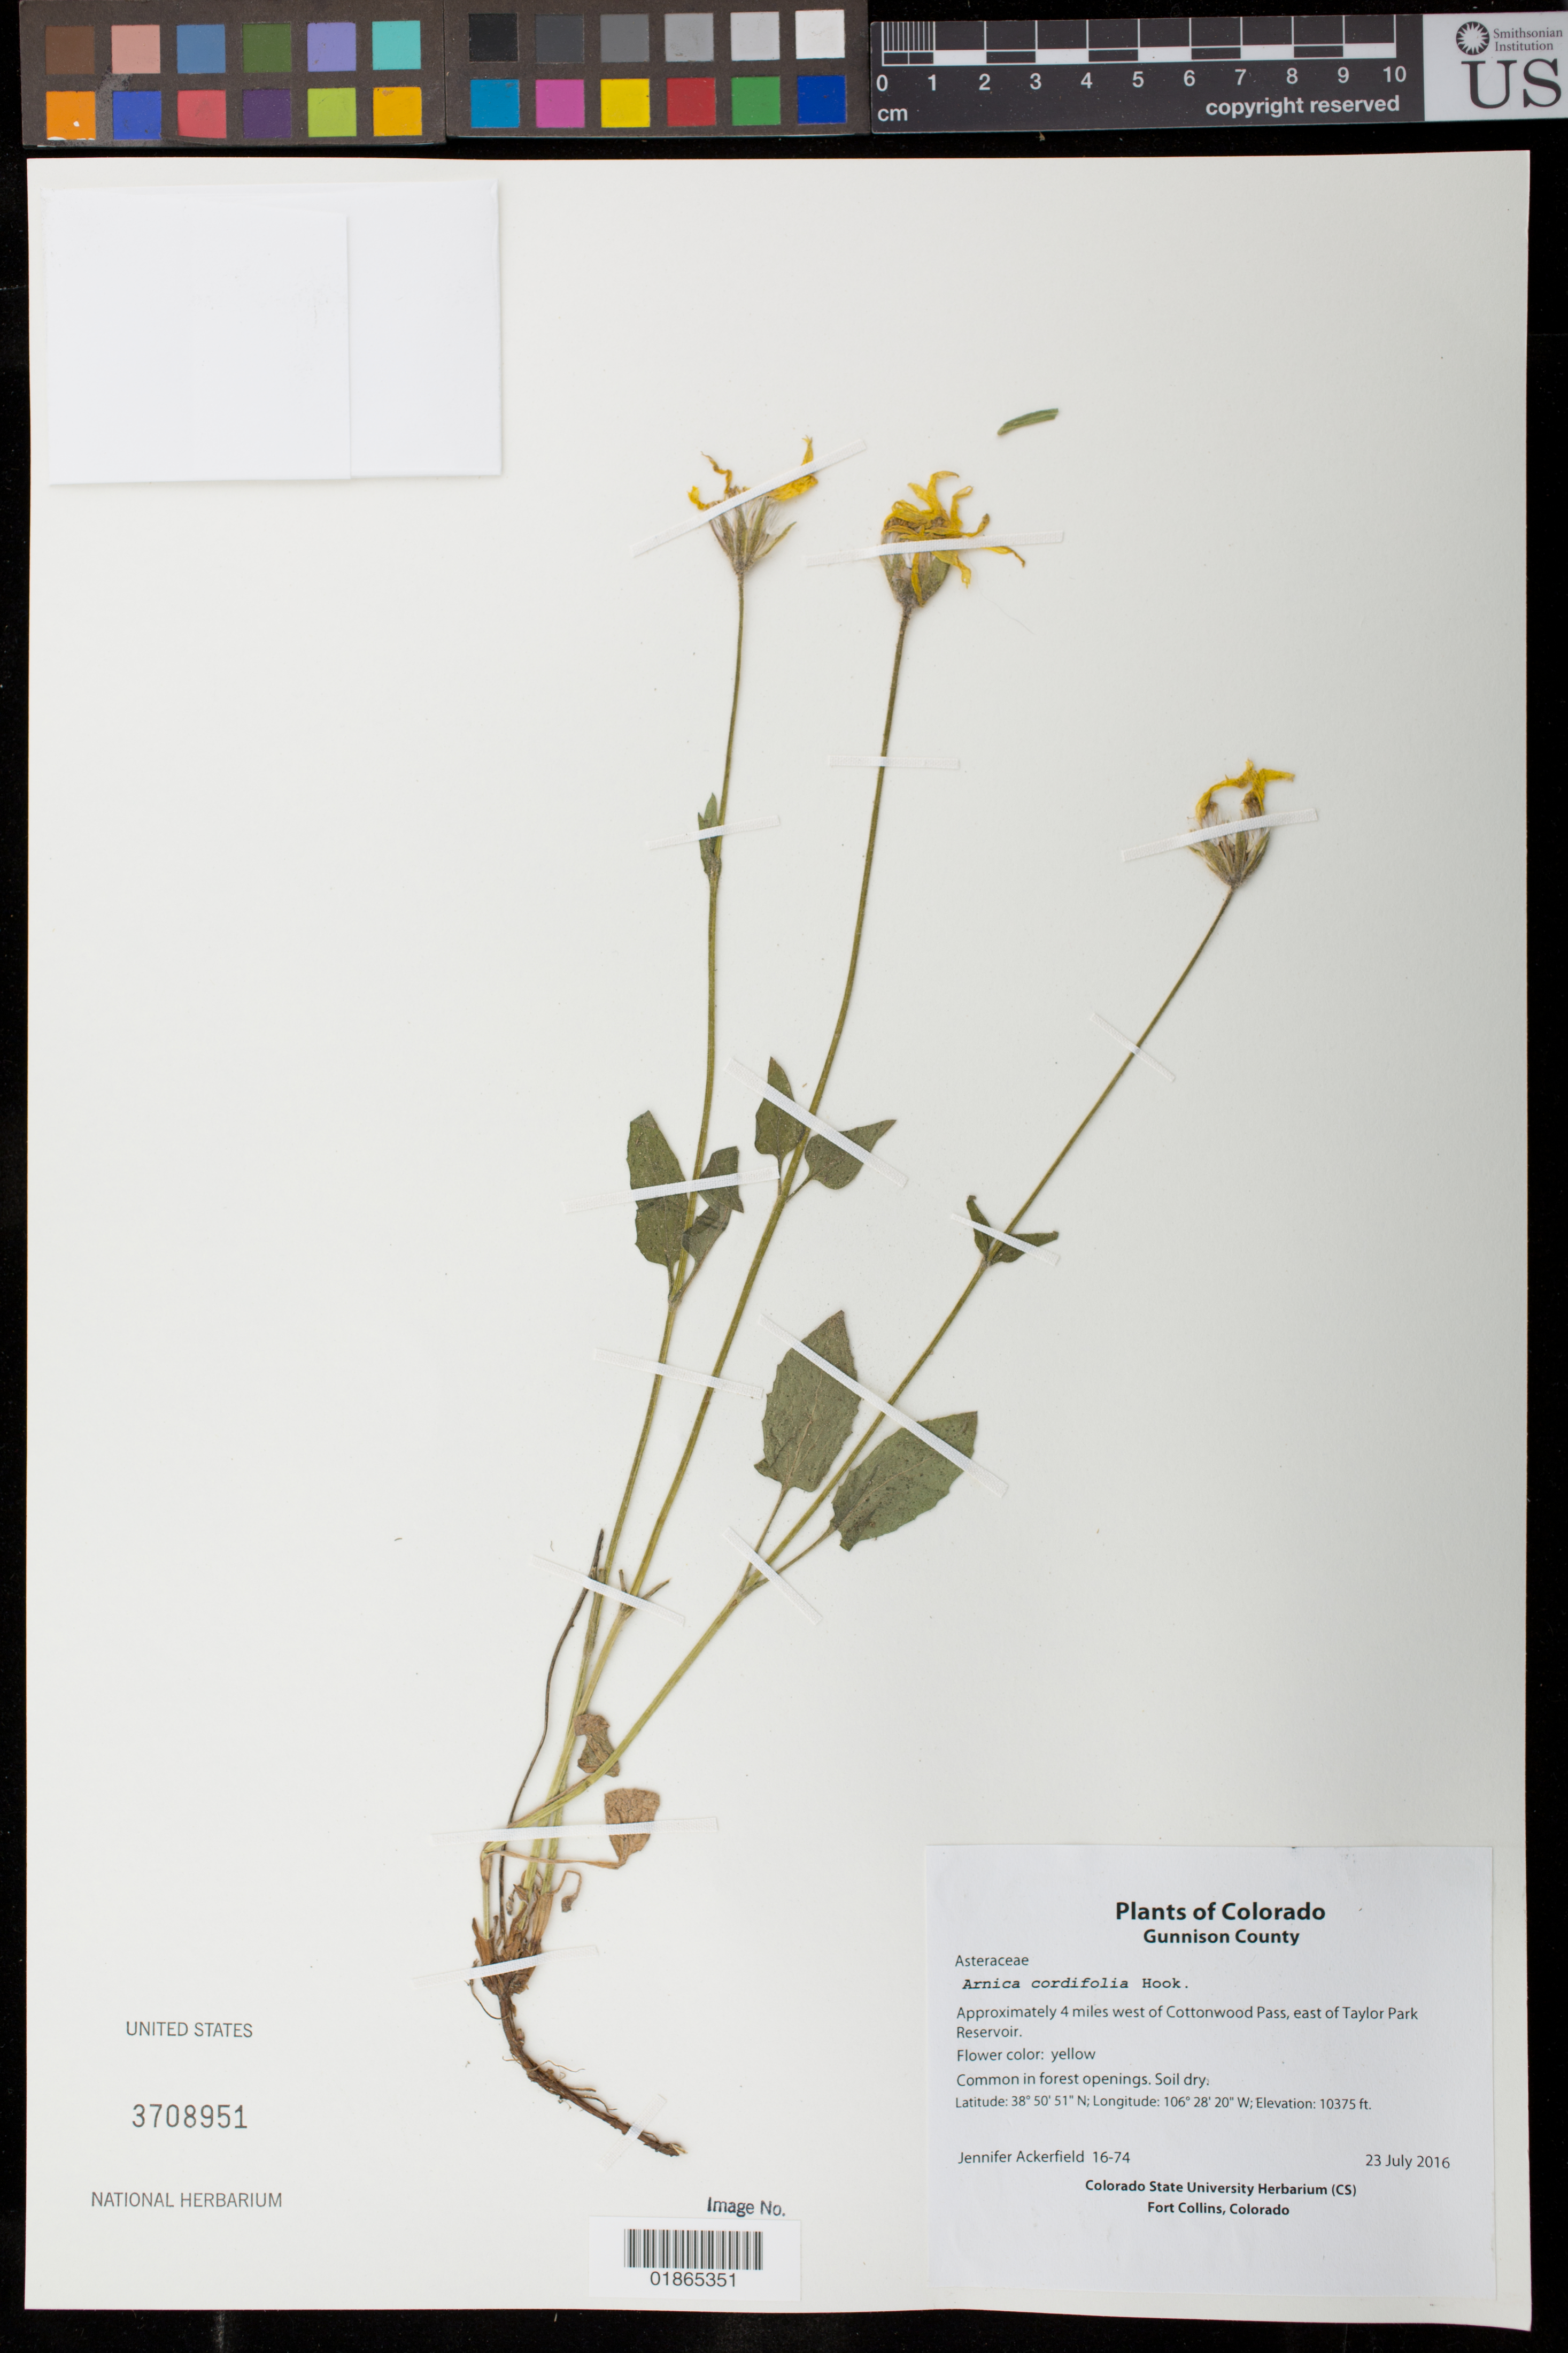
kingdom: Plantae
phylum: Tracheophyta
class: Magnoliopsida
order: Asterales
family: Asteraceae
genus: Arnica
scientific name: Arnica cordifolia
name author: Hook.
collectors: J. Ackerfield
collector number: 16-74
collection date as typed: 23 July 2016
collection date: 2016-07-23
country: United States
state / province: Colorado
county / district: Gunnison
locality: Approximately 2 miles west of Cottonwood Pass, east of Taylor Park Reservoir.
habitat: Common in forest openings. Soil dry.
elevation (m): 3162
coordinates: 38 50 51 N, 106 28 20 W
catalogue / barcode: US 3708951